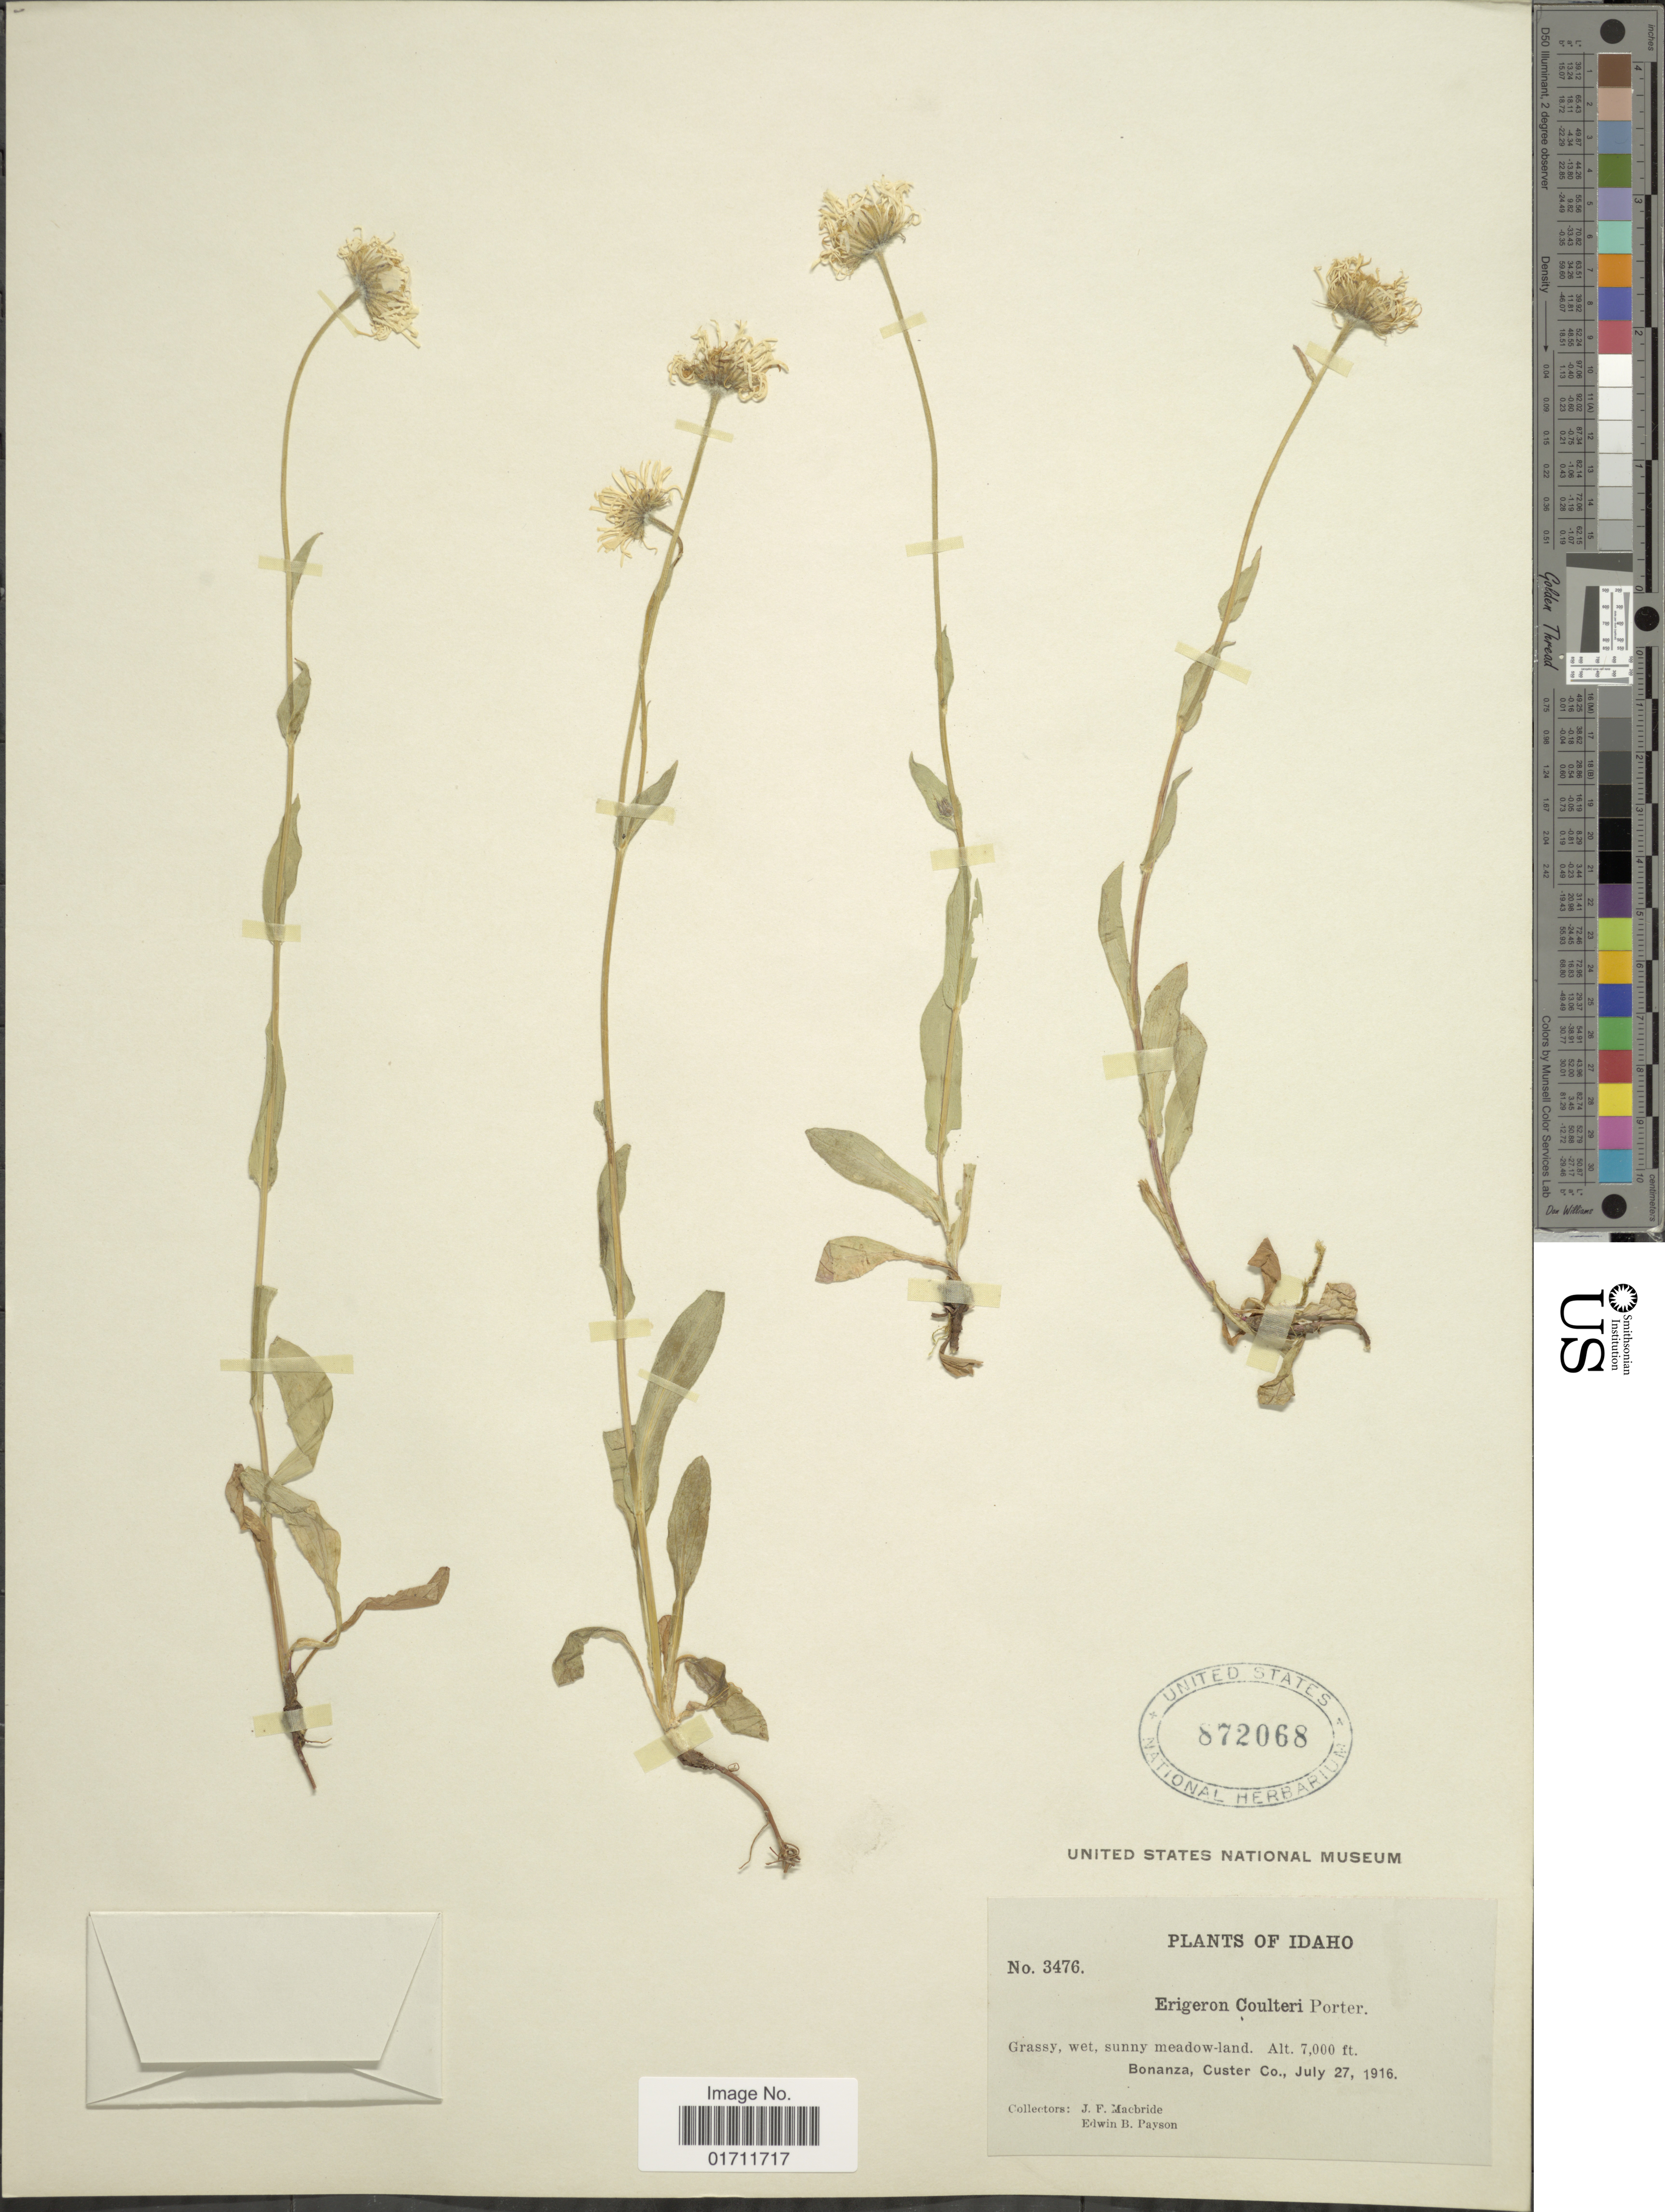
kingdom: Plantae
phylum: Tracheophyta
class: Magnoliopsida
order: Asterales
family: Asteraceae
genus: Erigeron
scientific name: Erigeron coulteri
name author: Porter in Porter & J.M. Coult.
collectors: J. F. Macbride & E. B. Payson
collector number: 3476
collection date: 1916-07-27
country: United States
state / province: Idaho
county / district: Custer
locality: Grassy, wet, sunny meadow-land, Bonanza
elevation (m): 2134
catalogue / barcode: US 872068